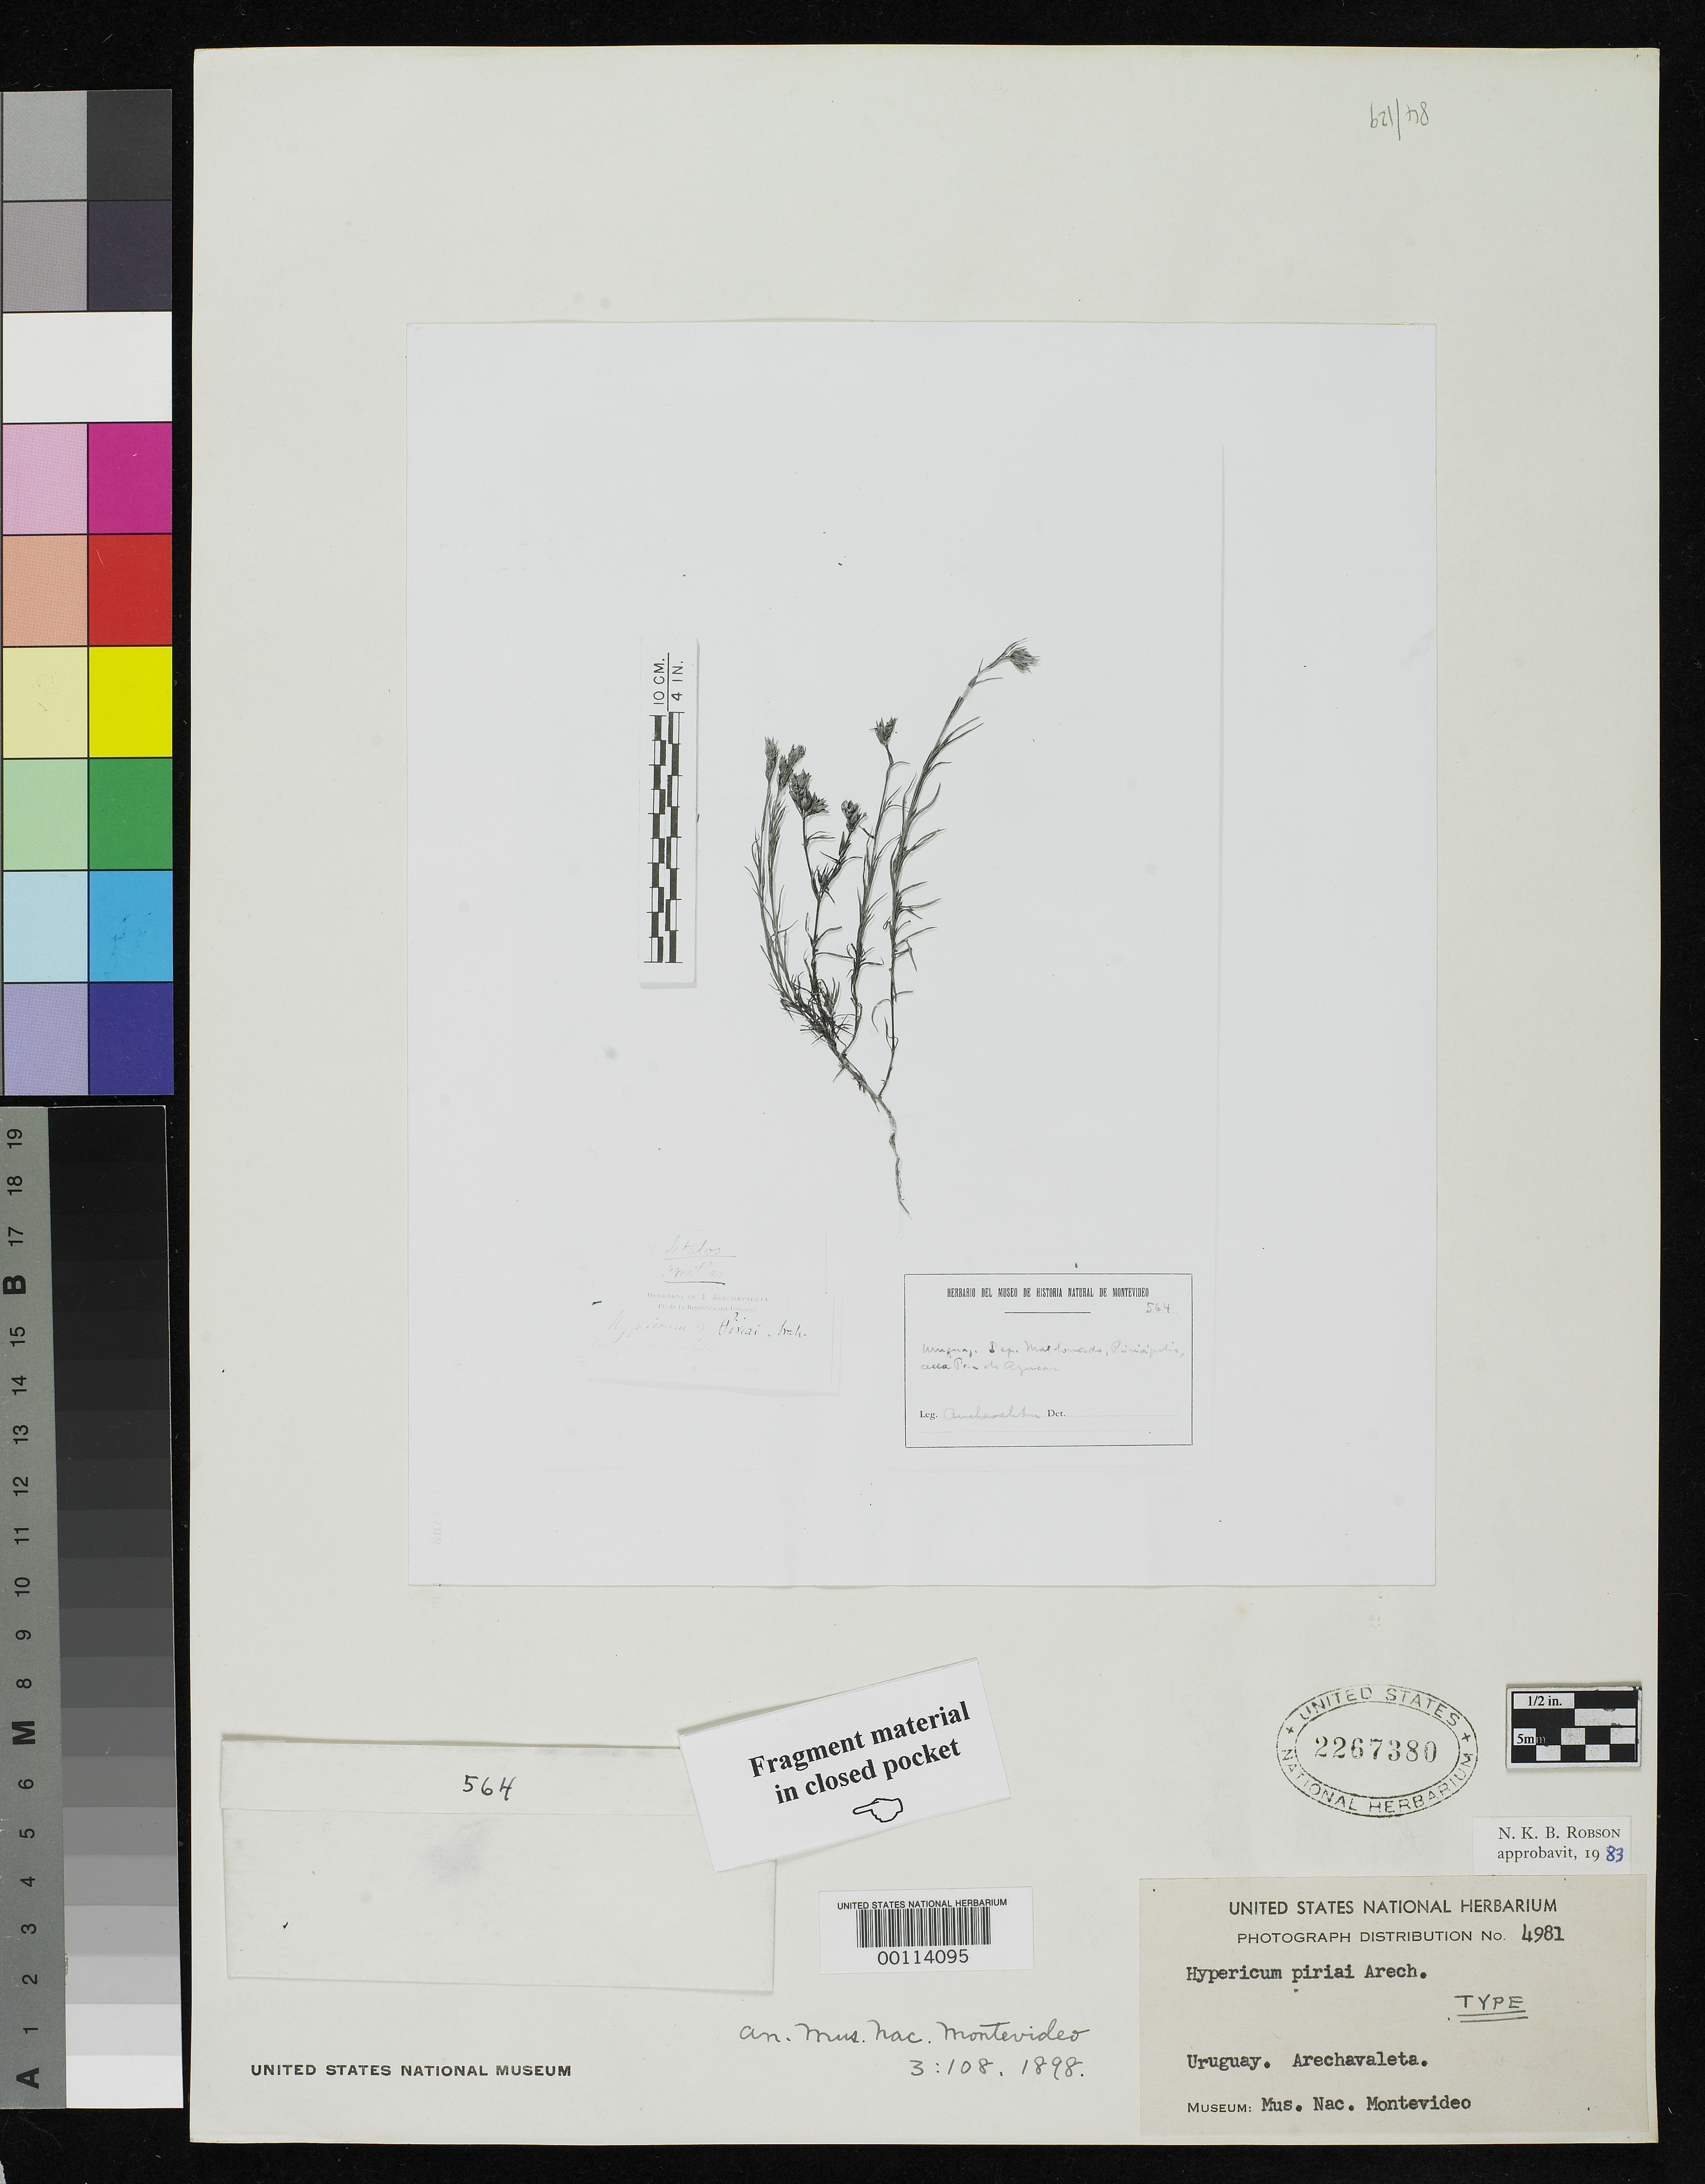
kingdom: Plantae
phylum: Tracheophyta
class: Magnoliopsida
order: Malpighiales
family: Hypericaceae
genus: Hypericum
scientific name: Hypericum piriai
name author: Arechav.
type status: Type Fragment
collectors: J. Arechavaleta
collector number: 564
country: Uruguay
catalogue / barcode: US 2267380